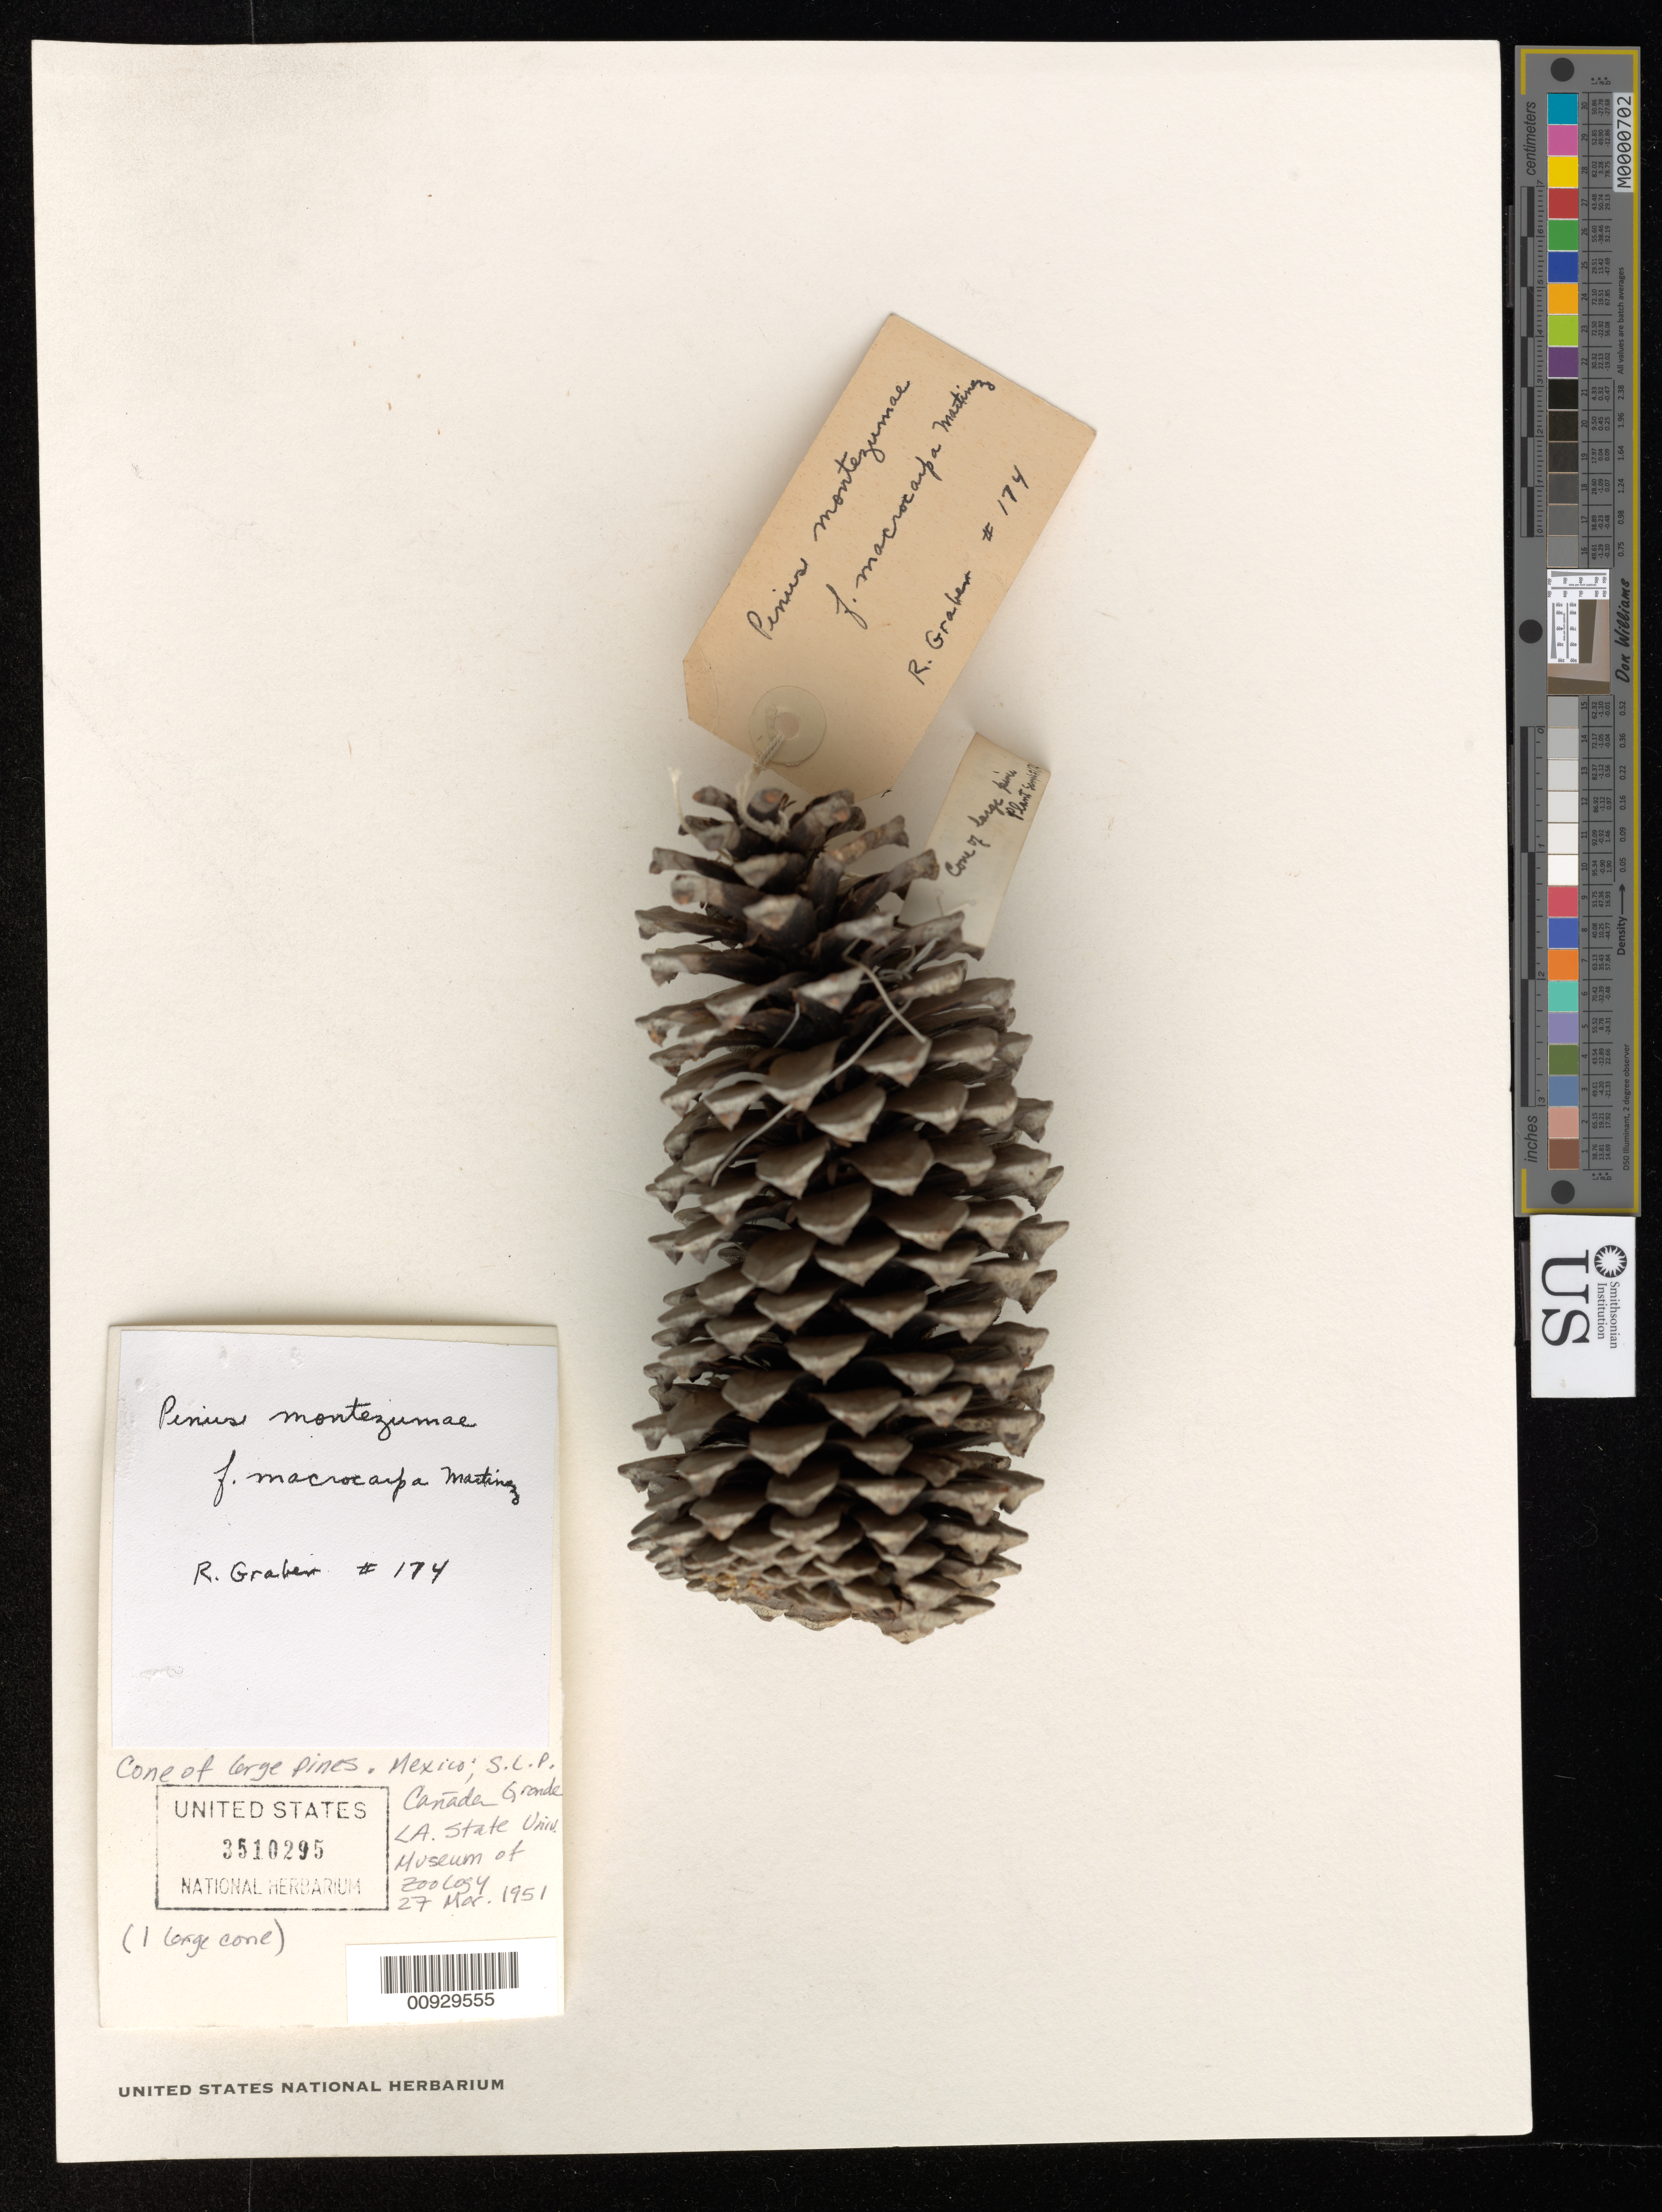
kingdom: Plantae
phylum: Tracheophyta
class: Pinopsida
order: Pinales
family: Pinaceae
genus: Pinus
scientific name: Pinus montezumae f. macrocarpa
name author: Martínez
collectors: J. Graber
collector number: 174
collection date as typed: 27 Mar 1951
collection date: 1951-03-27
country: Mexico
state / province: San Luis Potosí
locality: Cañada Grande.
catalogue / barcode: US 3510295